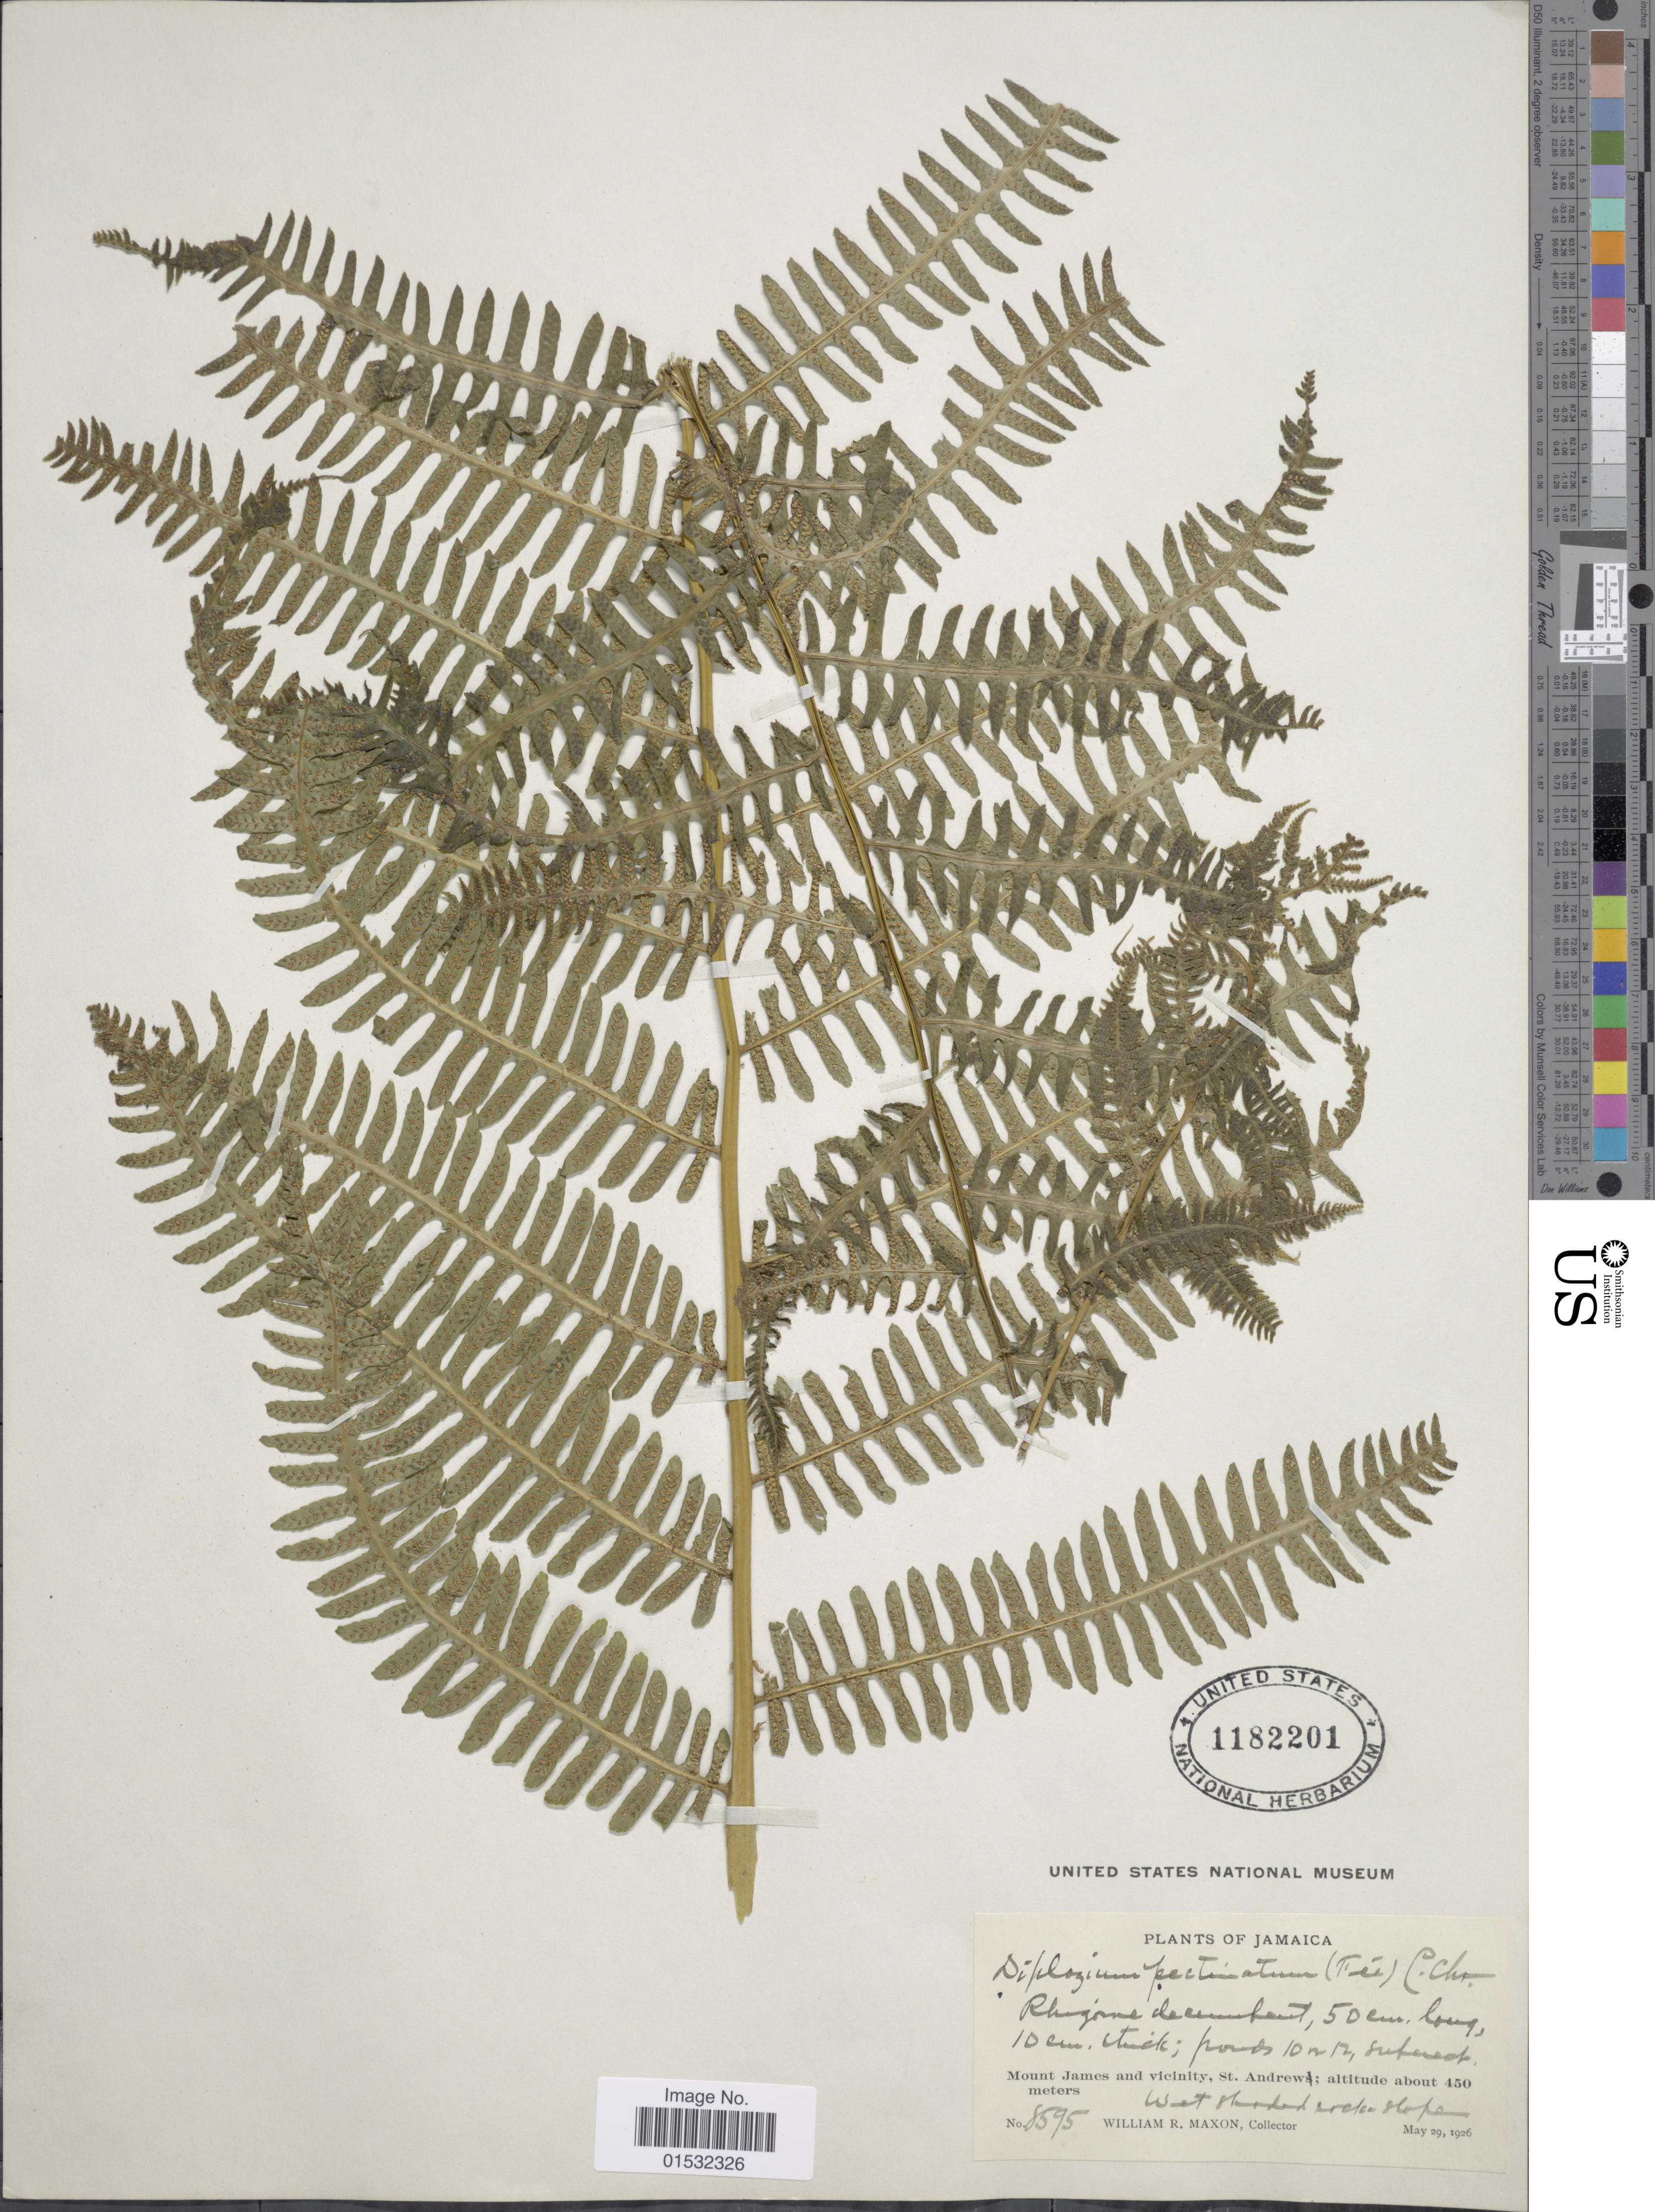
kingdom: Plantae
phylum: Tracheophyta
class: Polypodiopsida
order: Polypodiales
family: Athyriaceae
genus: Diplazium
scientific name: Diplazium pectinatum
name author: (Fée) C. Chr.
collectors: W. R. Maxon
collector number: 8595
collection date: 1926-05-29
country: Jamaica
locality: Mount James and vicinity of St. Andrew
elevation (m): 450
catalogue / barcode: US 1182201